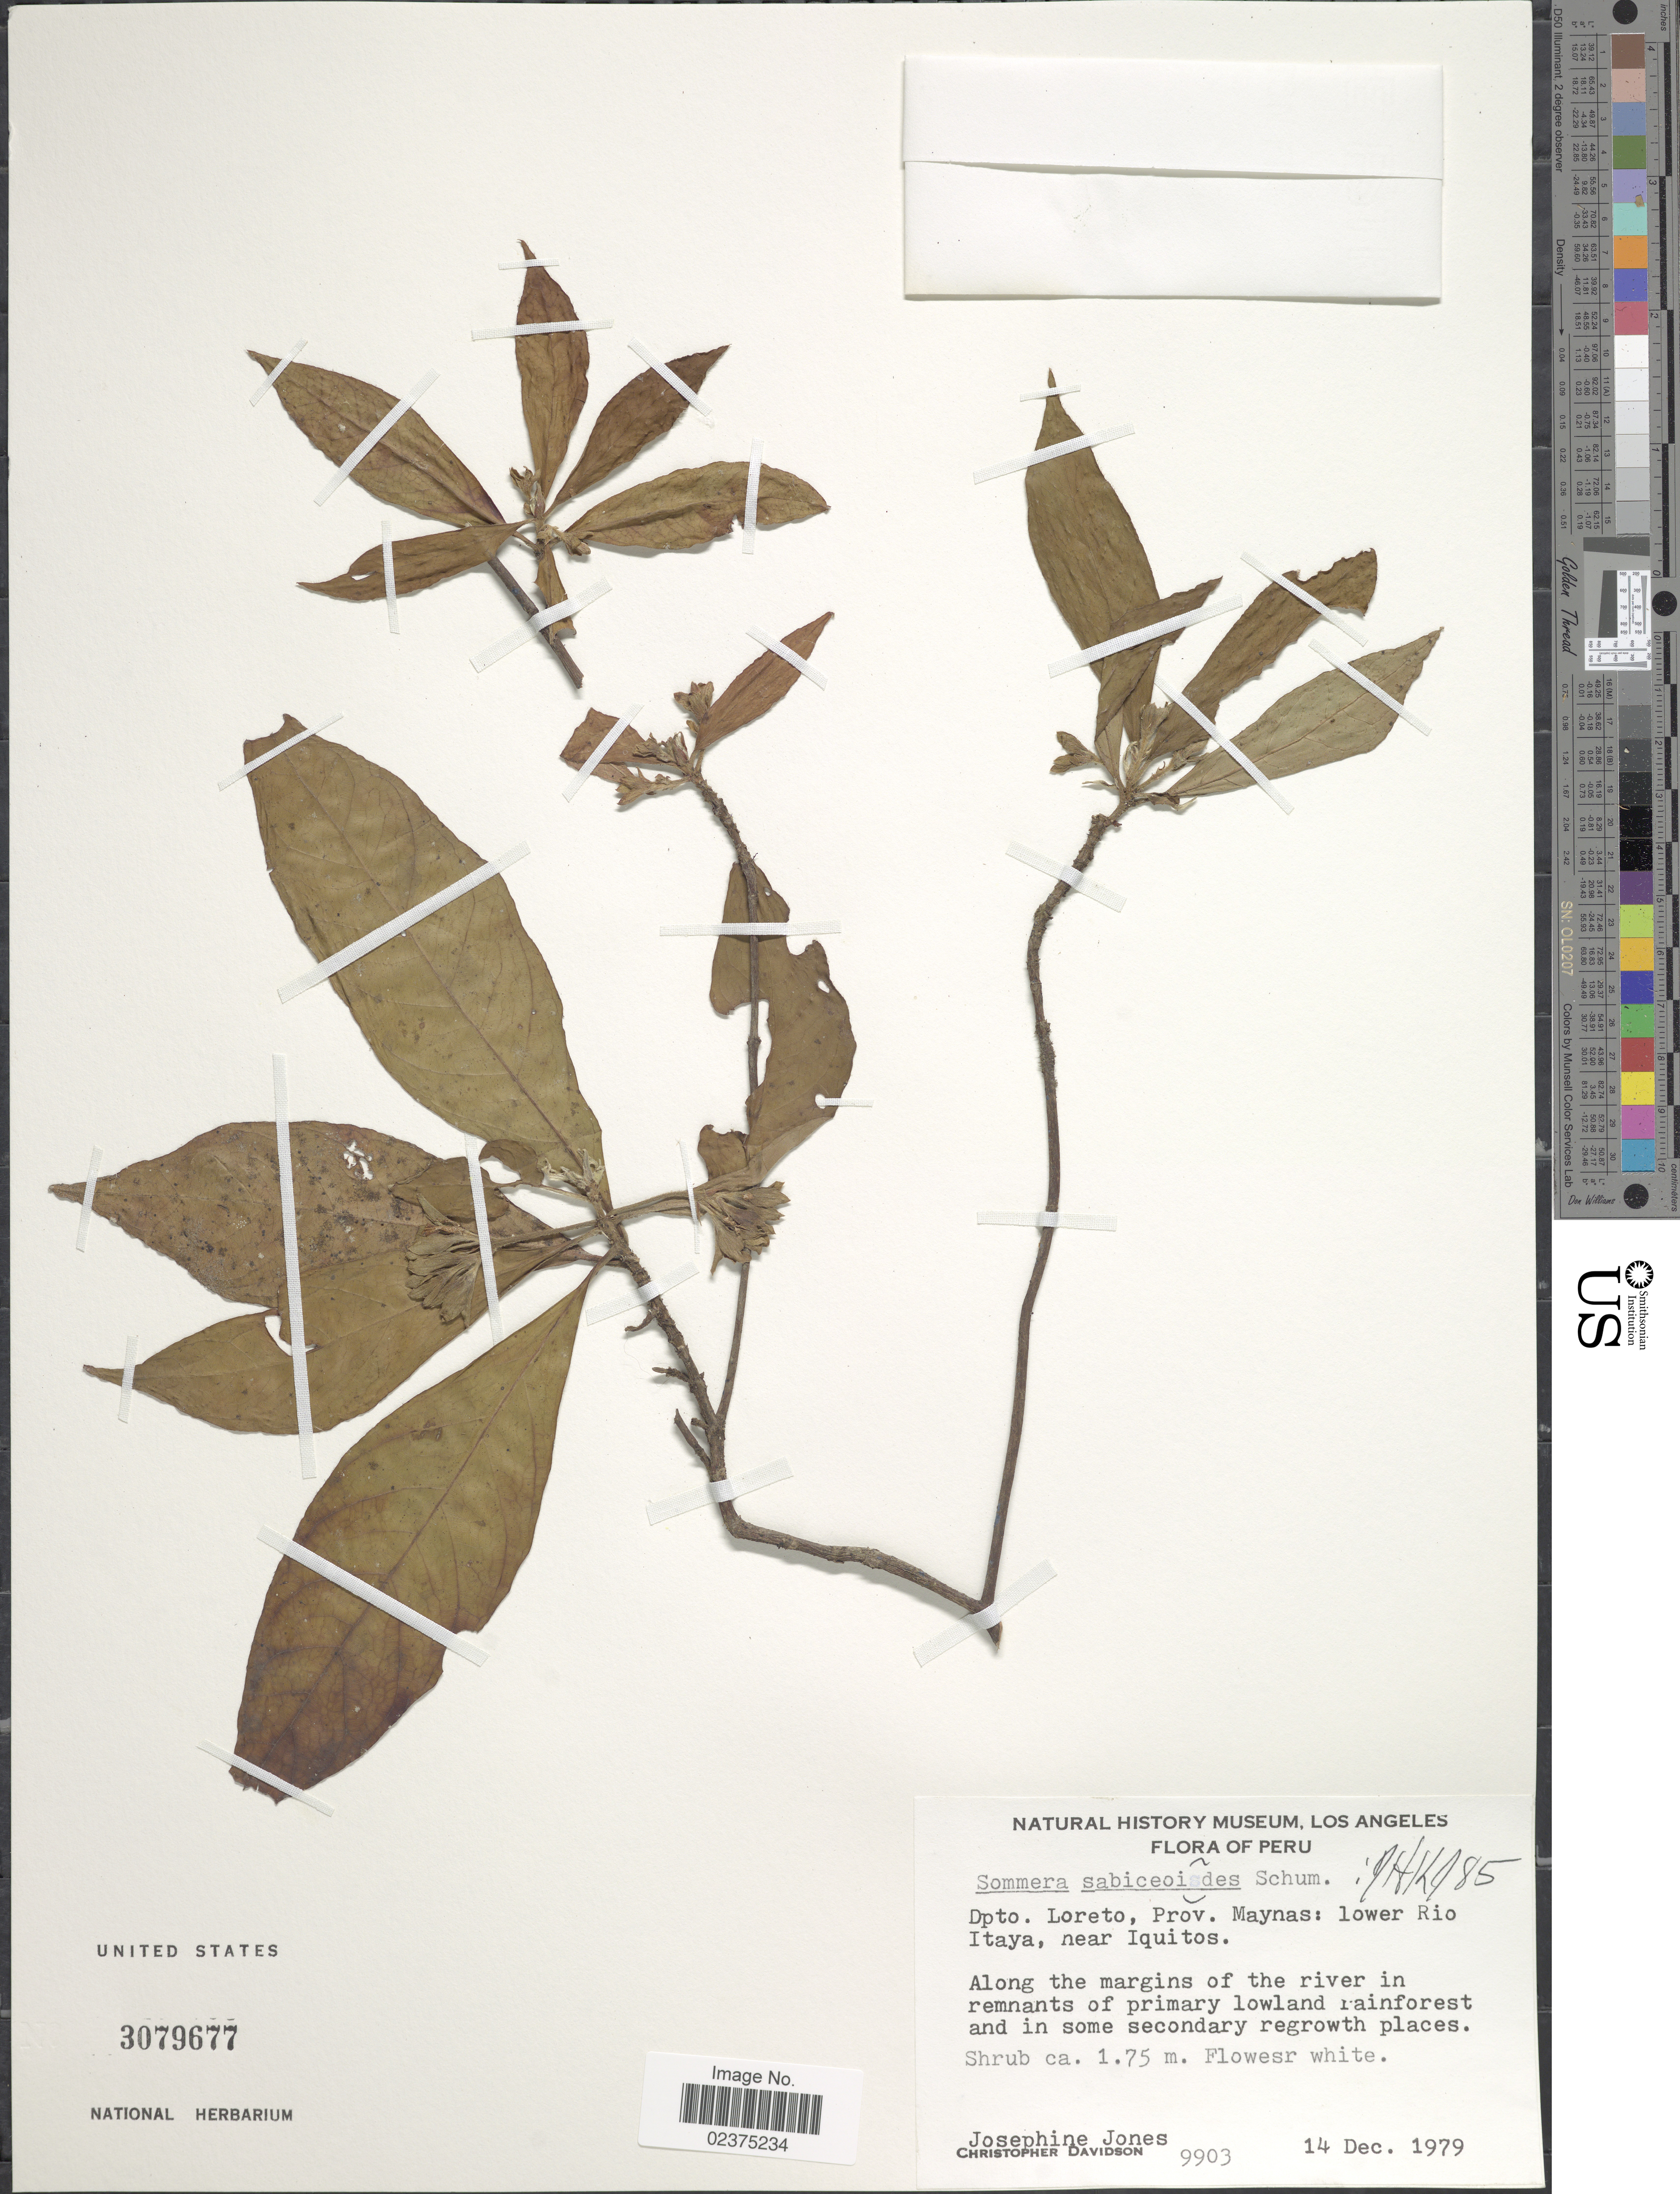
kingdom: Plantae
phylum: Tracheophyta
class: Magnoliopsida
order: Gentianales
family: Rubiaceae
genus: Sommera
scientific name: Sommera sabiceoides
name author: K. Schum.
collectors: J. Jones & C. Davidson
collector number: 9903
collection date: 1979-12-14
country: Peru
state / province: Loreto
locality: Dpto Loreto, Prov. Maynas; lower Rio Itaya, near Iquitos, Along the margins of the river in remnants of primary lowland rainforest and in some secondary regrowth places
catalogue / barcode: US 3079677